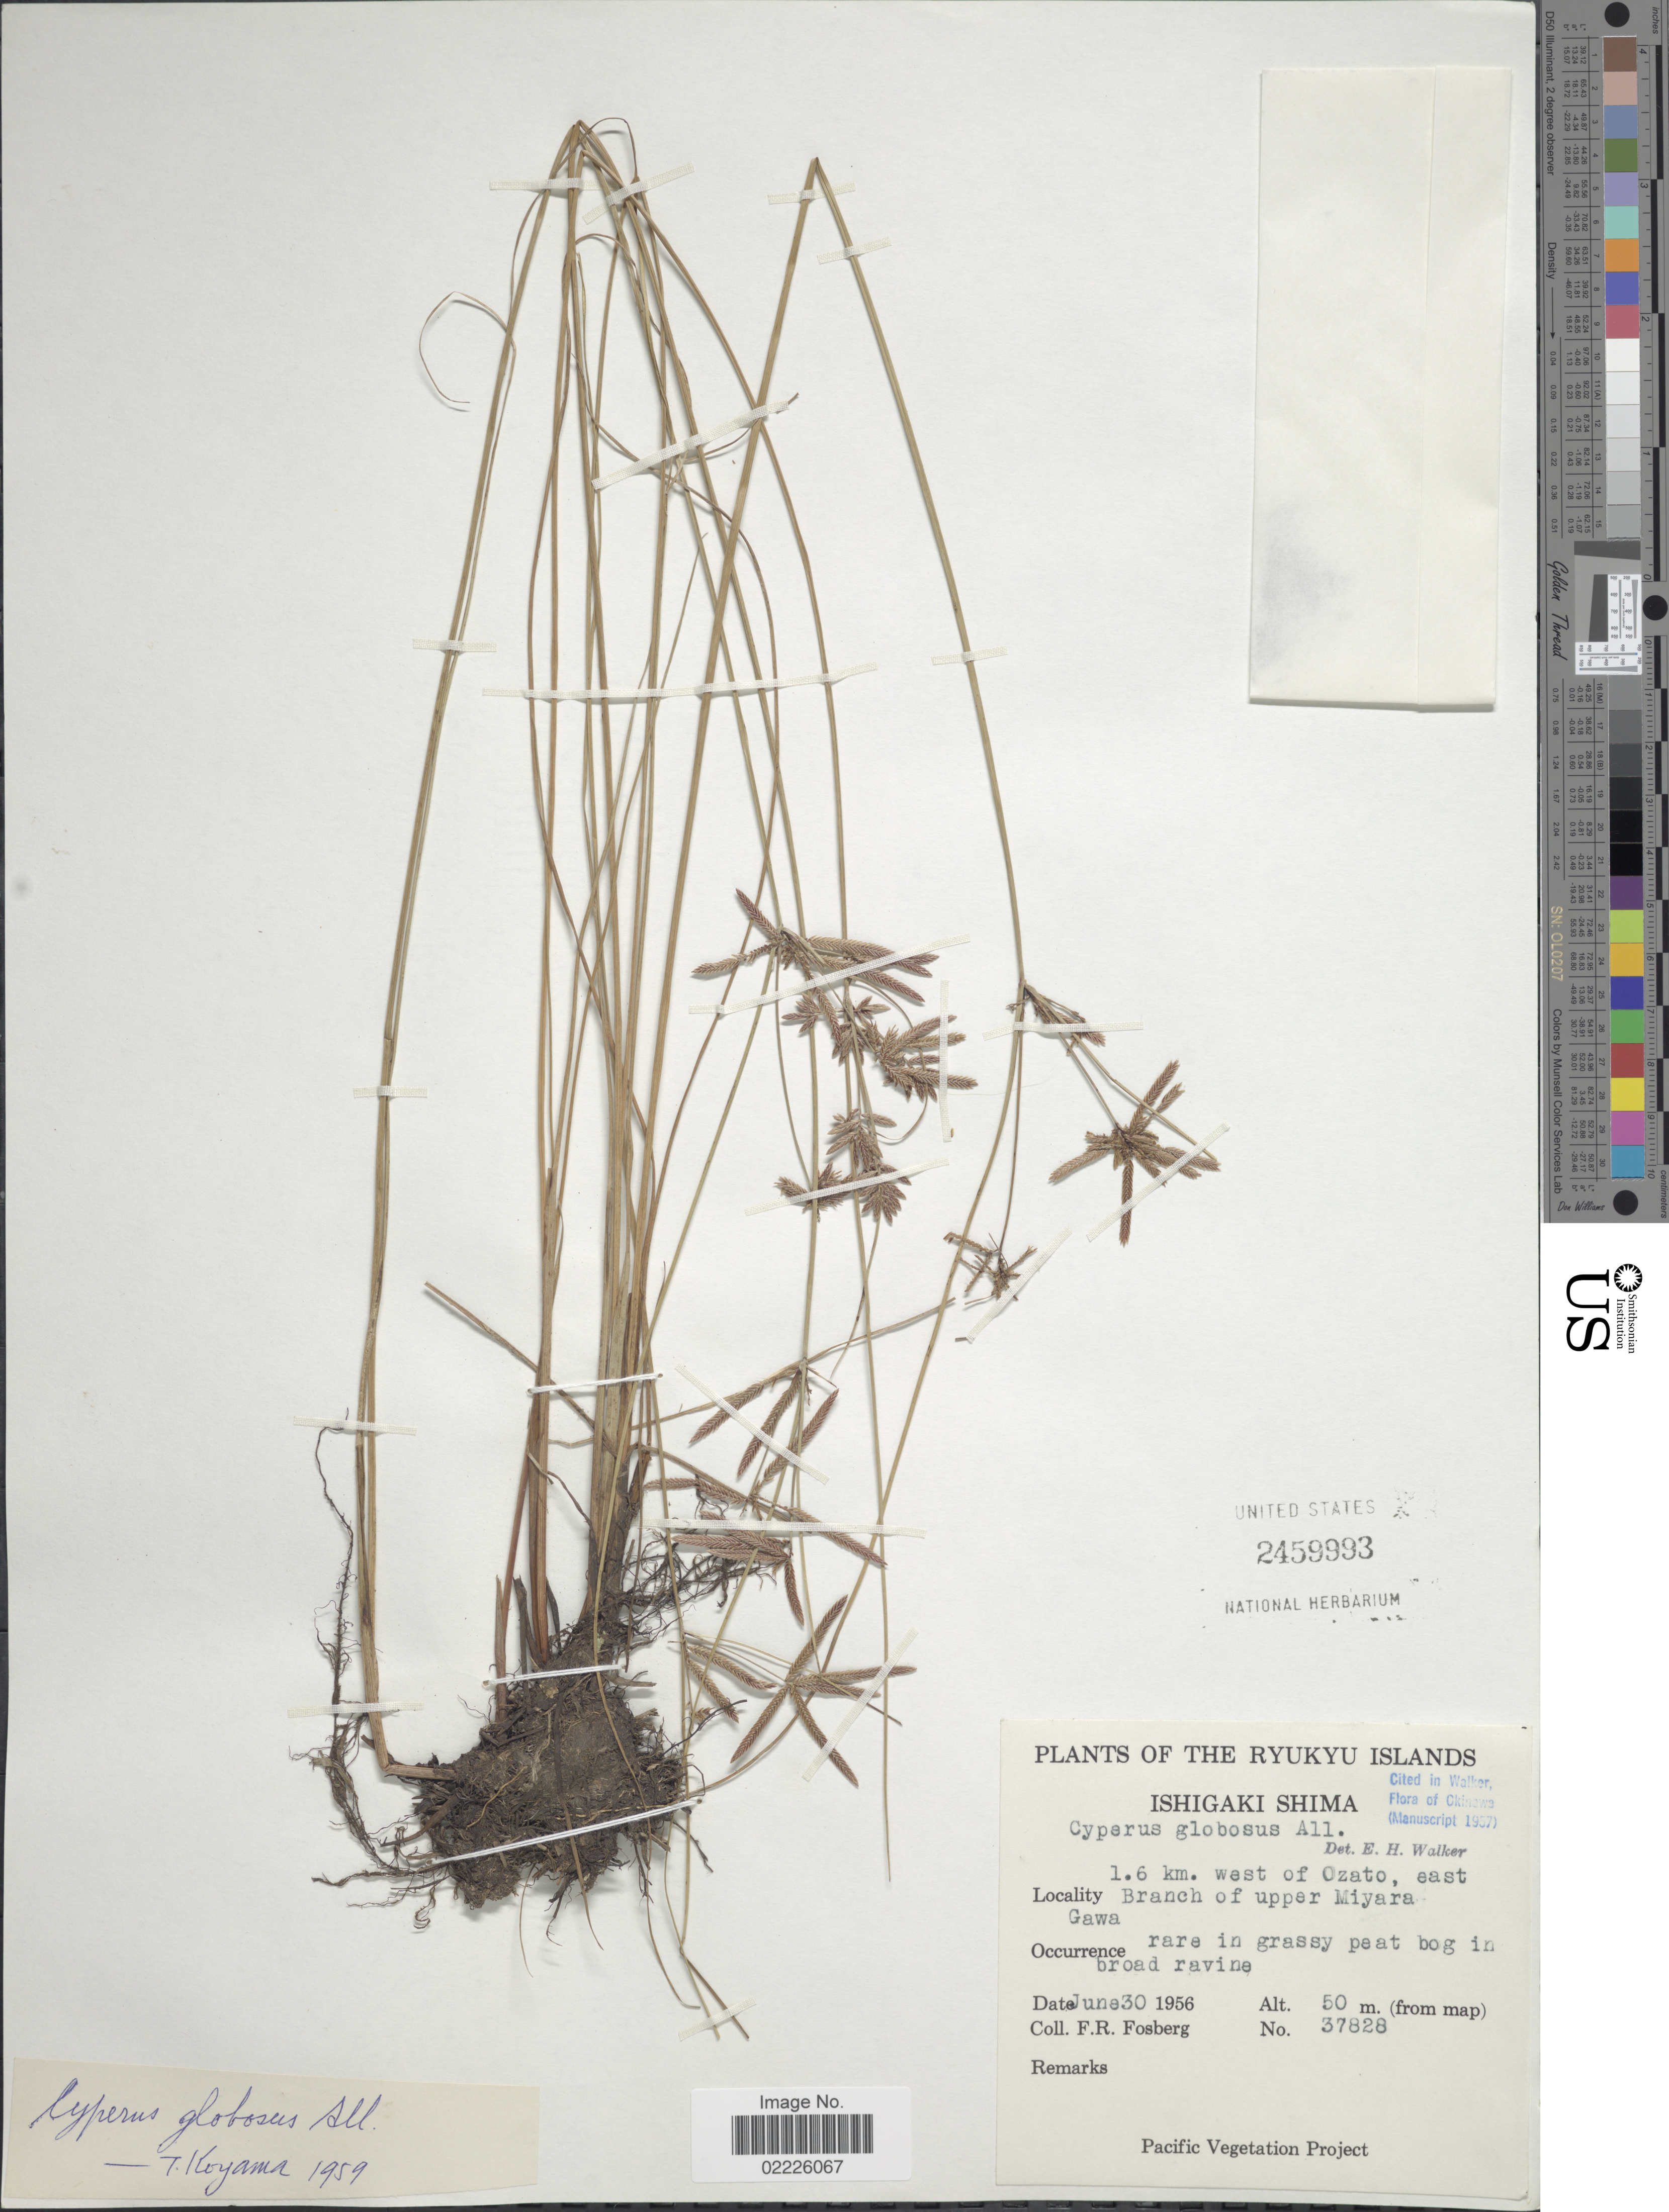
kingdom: Plantae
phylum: Tracheophyta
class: Liliopsida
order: Poales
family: Cyperaceae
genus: Cyperus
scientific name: Cyperus flavidus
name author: Retz.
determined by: Strong, Mark T., (BOT), Smithsonian Institution - National Museum of Natural History (UNITED STATES)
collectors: F. R. Fosberg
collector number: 37828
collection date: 1956-06-30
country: Japan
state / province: Okinawa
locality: The Ryukyu Islands, 1.6 km west of Ozata, east Branch of upper Miyara Gawa, Ishigaki Shima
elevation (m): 50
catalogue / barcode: US 2459993